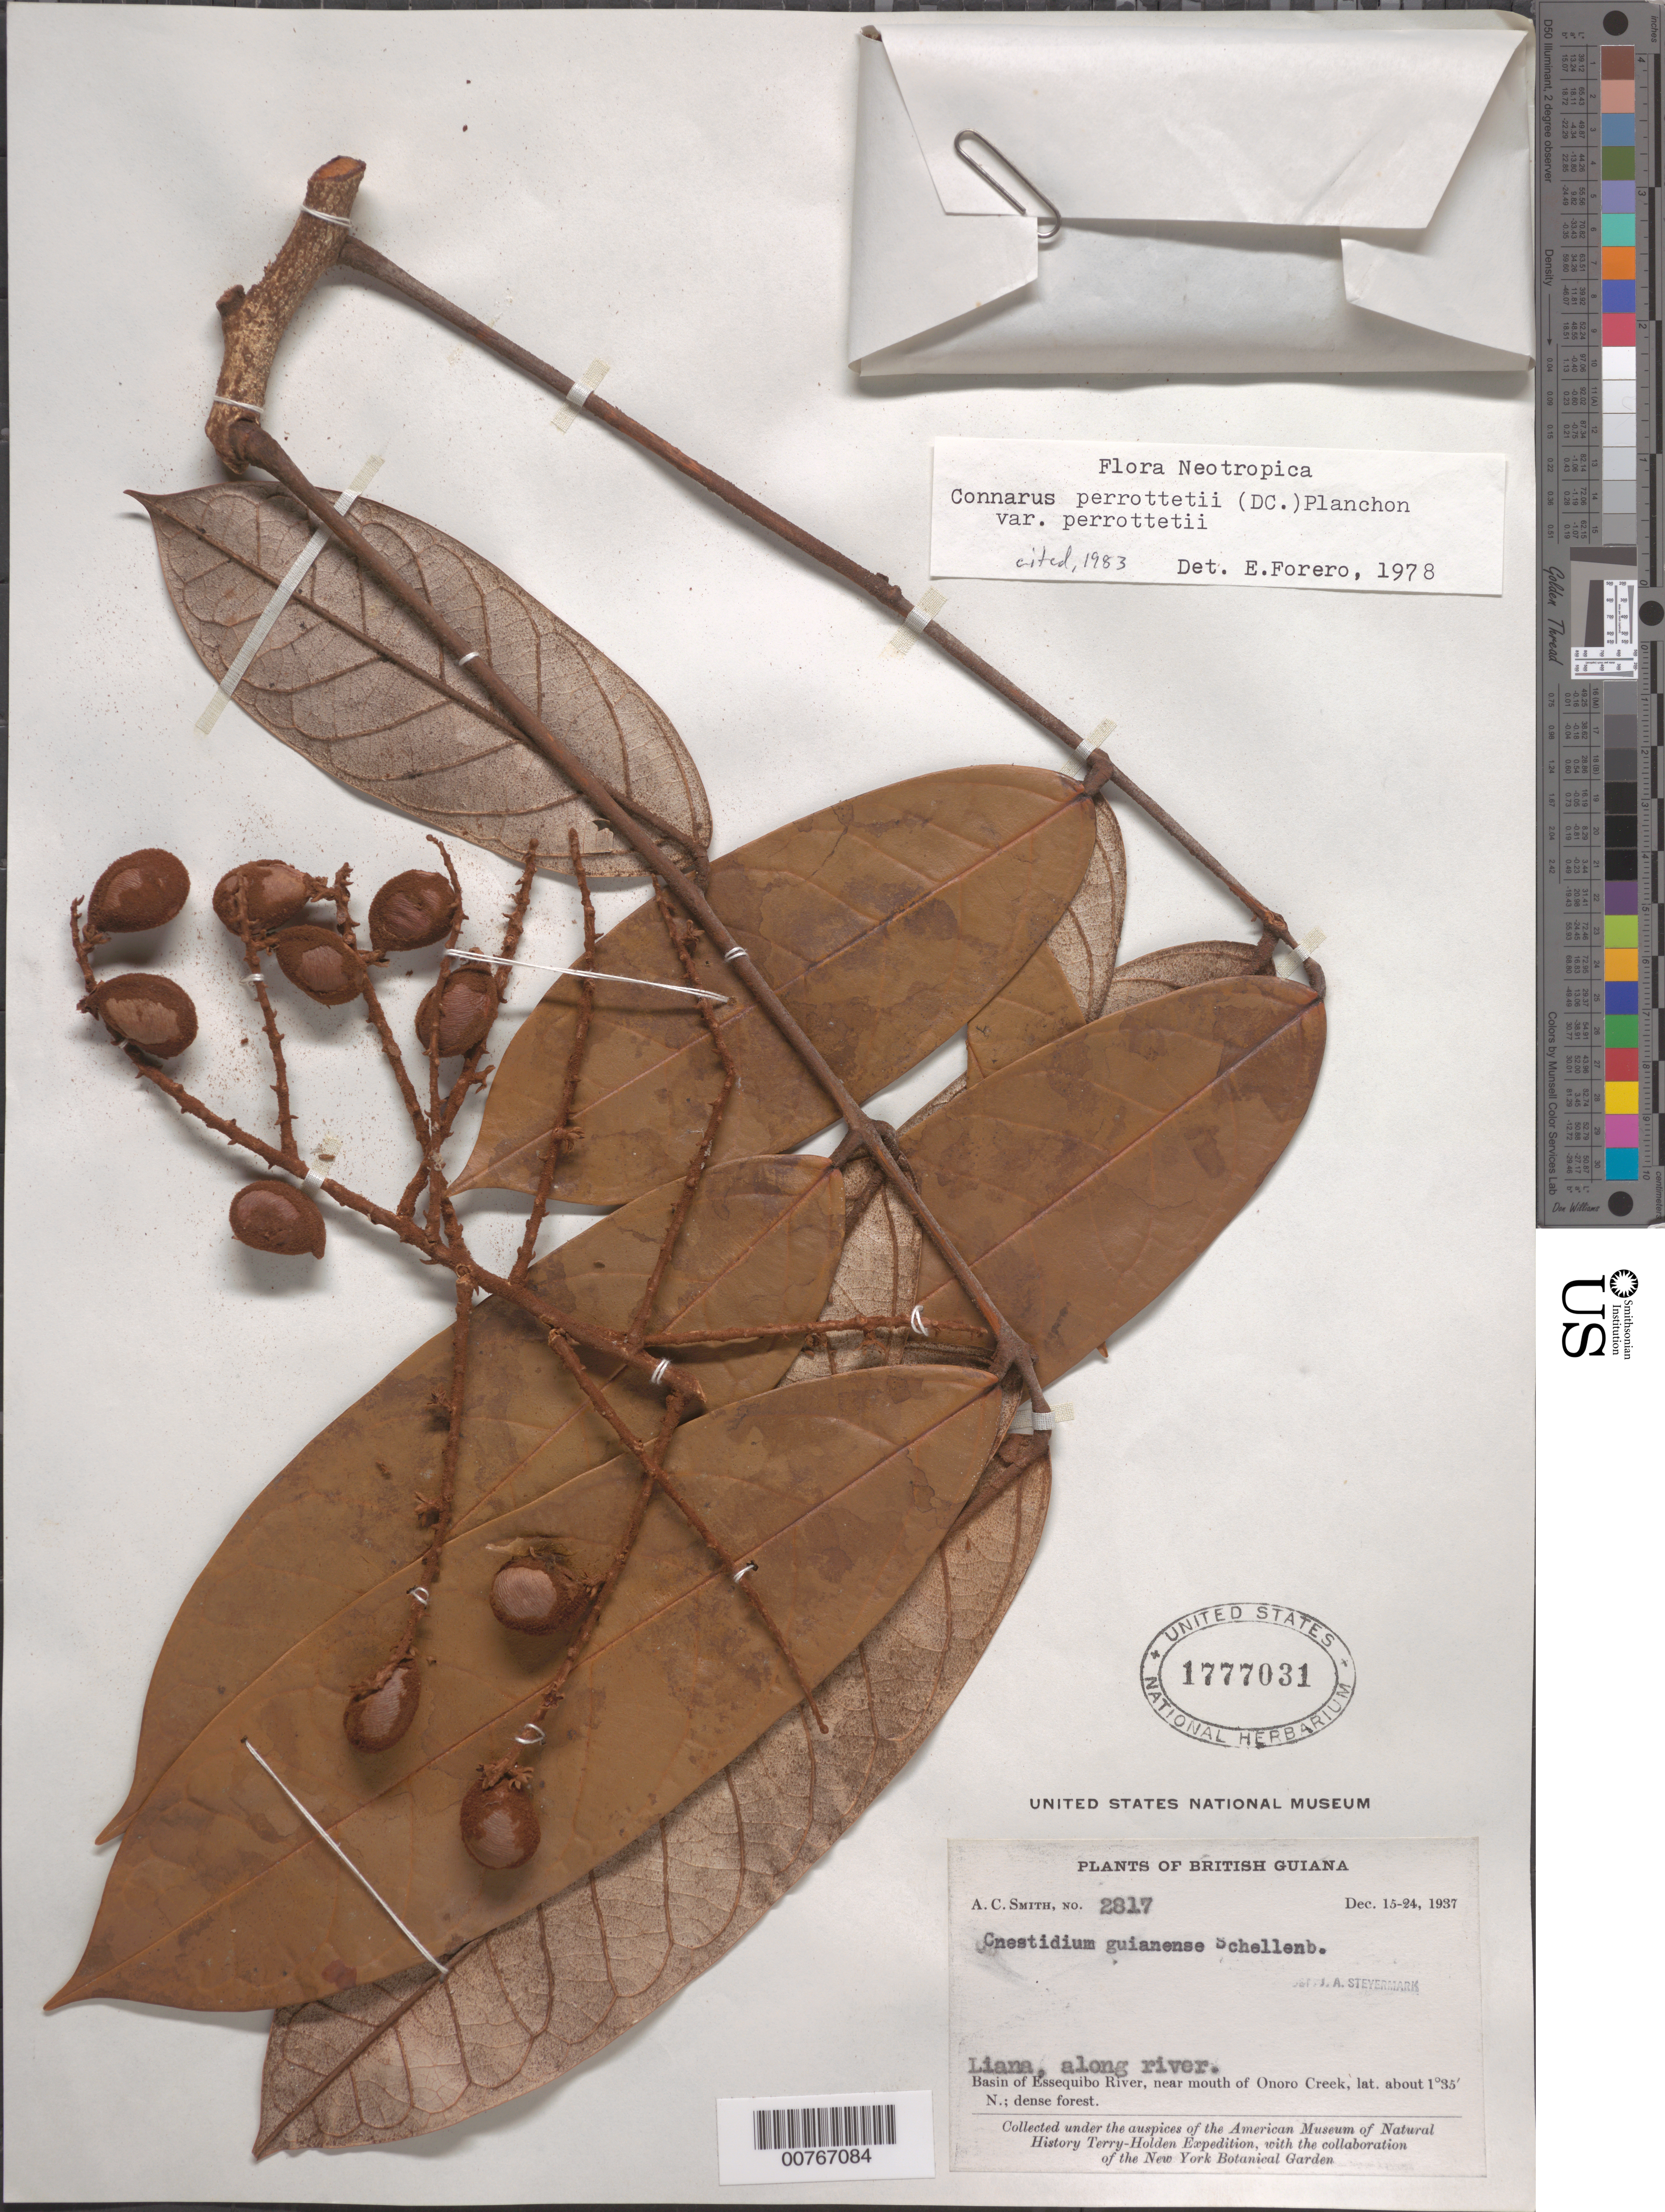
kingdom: Plantae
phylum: Tracheophyta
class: Magnoliopsida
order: Oxalidales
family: Connaraceae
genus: Connarus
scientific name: Connarus perrottetii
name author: (DC.) Planch.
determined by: Forero, E.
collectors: A. C. Smith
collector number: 2817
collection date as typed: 15-Dec-37 to 24-Dec-37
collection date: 1937-12-15/1937-12-24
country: Guyana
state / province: U. Takutu-U. Essequibo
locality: Onoro Creek (near mouth), Essequibo River basin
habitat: Dense forest; along river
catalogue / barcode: US 1777031